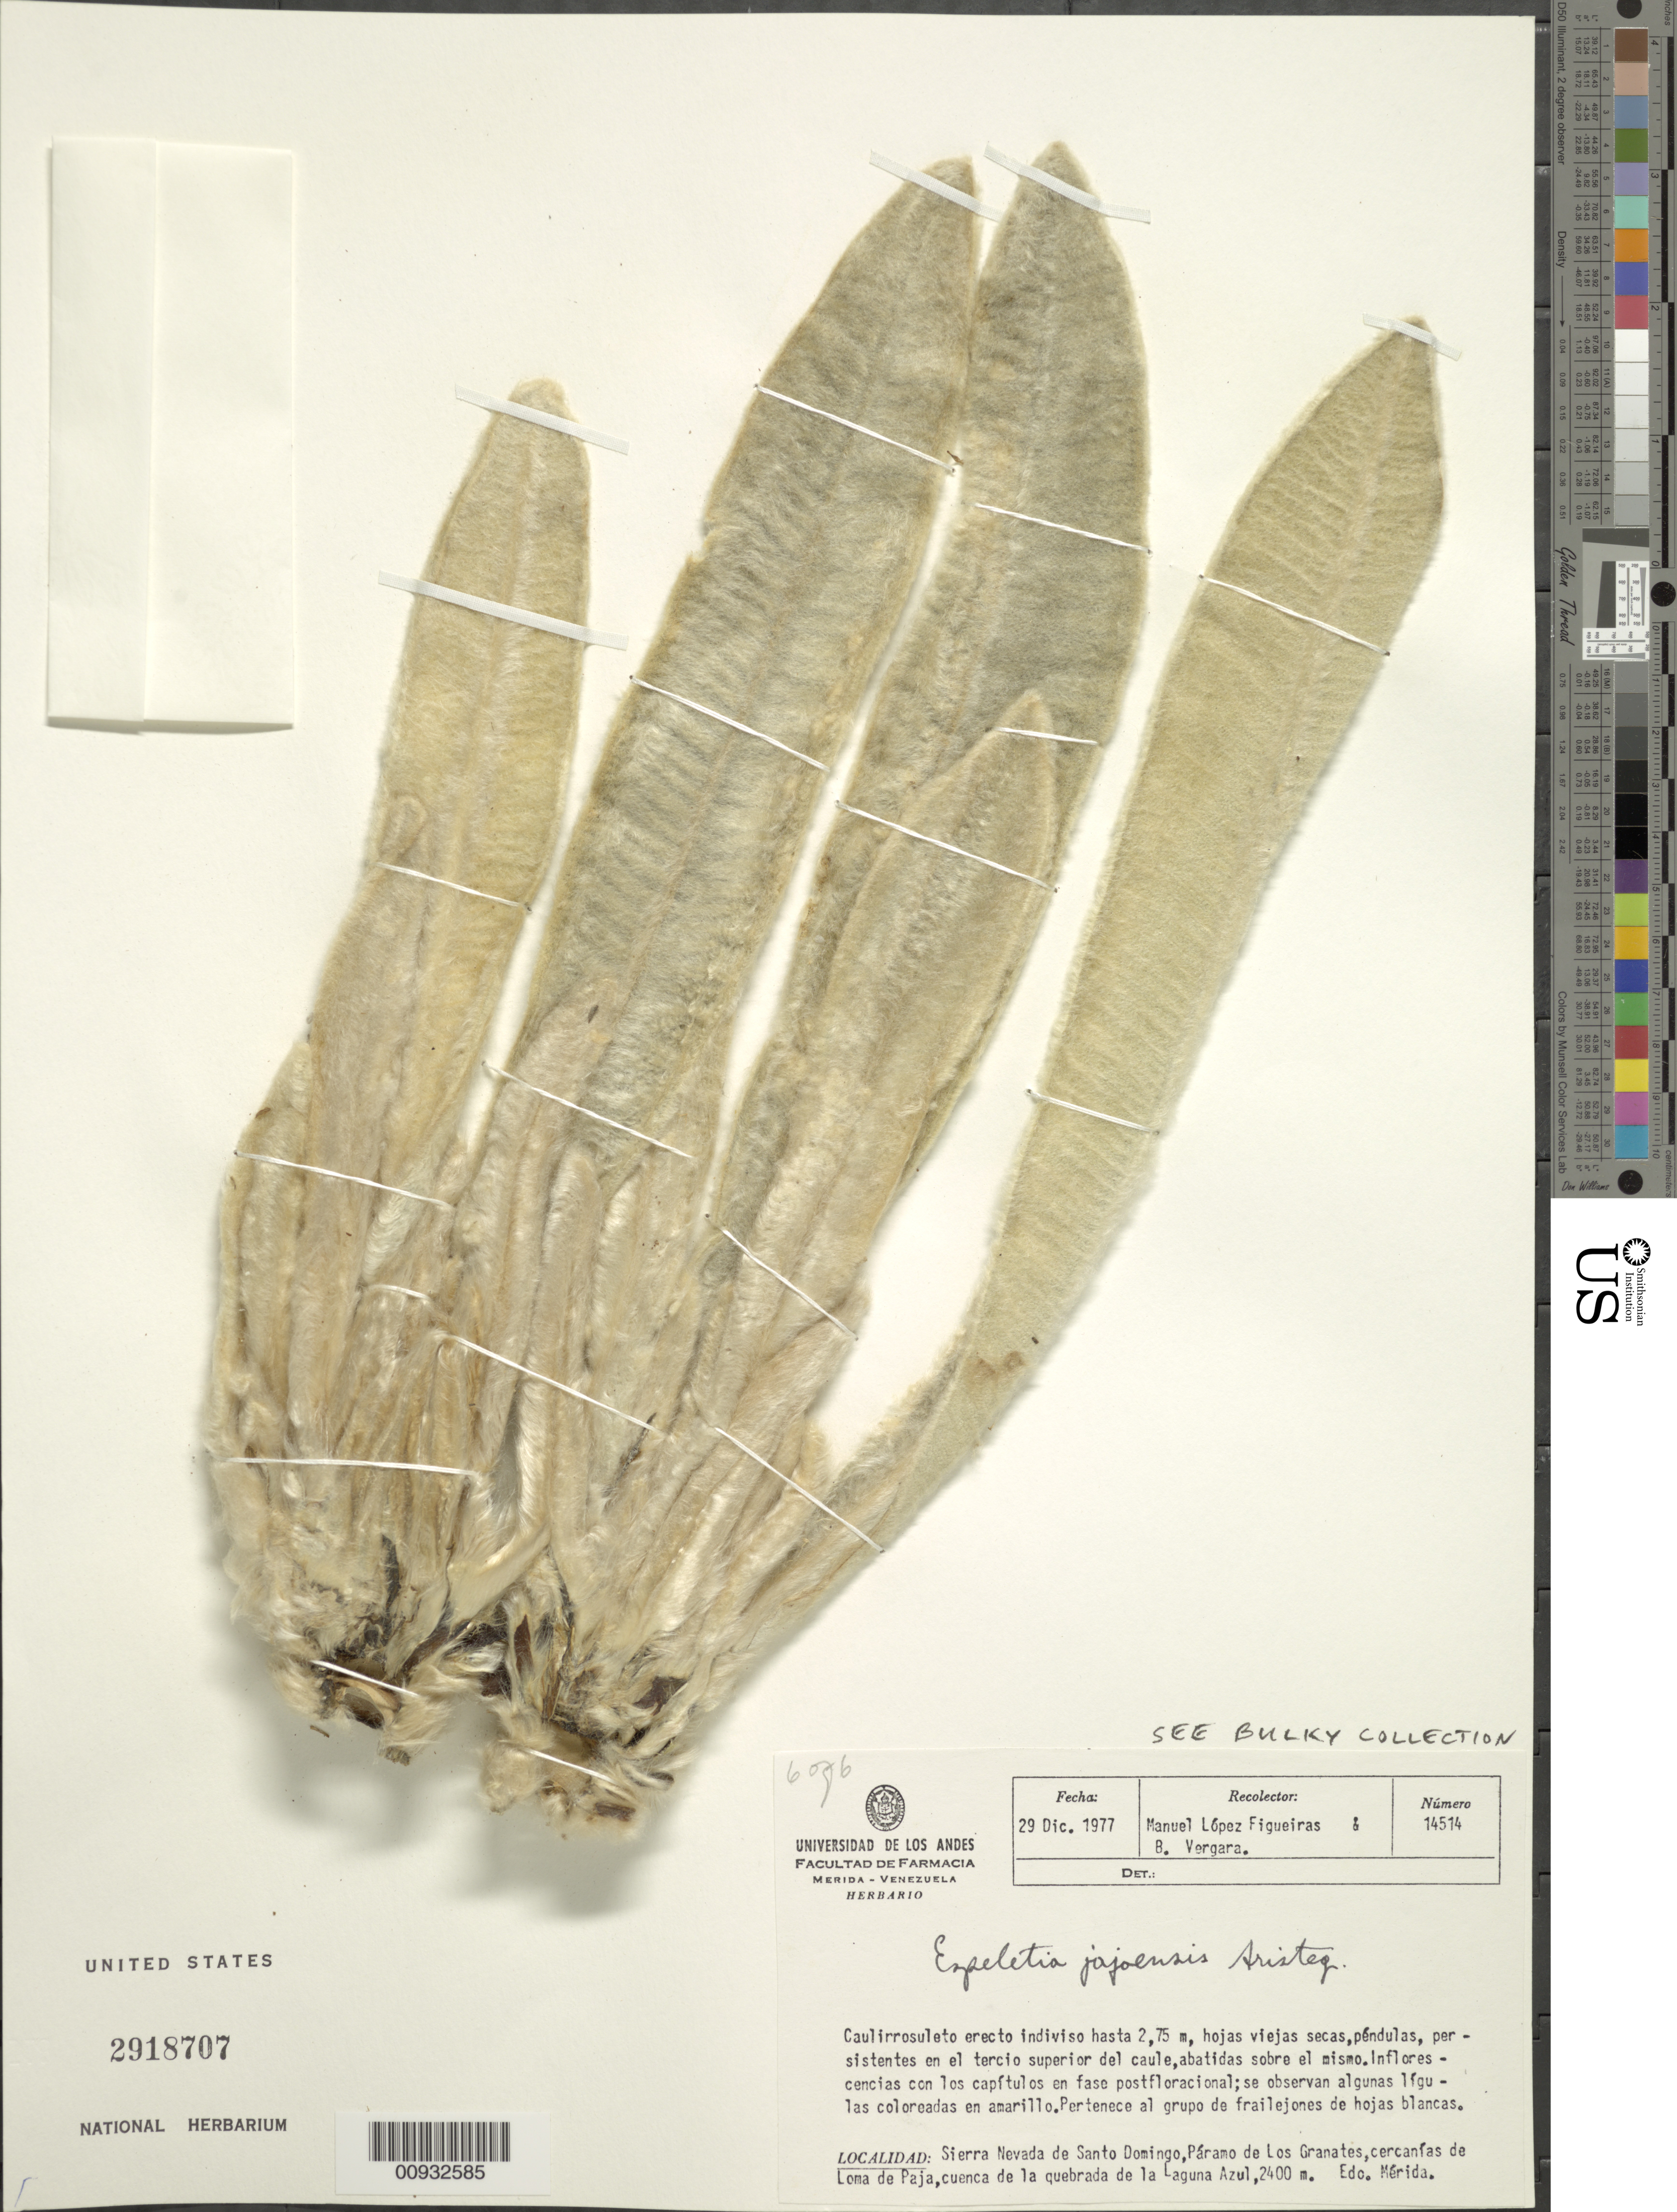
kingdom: Plantae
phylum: Tracheophyta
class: Magnoliopsida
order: Asterales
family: Asteraceae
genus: Espeletia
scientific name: Espeletia jajoensis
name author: Aristeg.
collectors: M. López Figueiras & B. Vergara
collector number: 14514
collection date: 1977-12-29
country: Venezuela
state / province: Mérida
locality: Sierra Nevada de Santo Domingo, Paramo de Los Granates, cercanias de Loma de Paja, cuenca de la quebrada de La Laguna Azul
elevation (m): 2400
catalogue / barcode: US 2918707